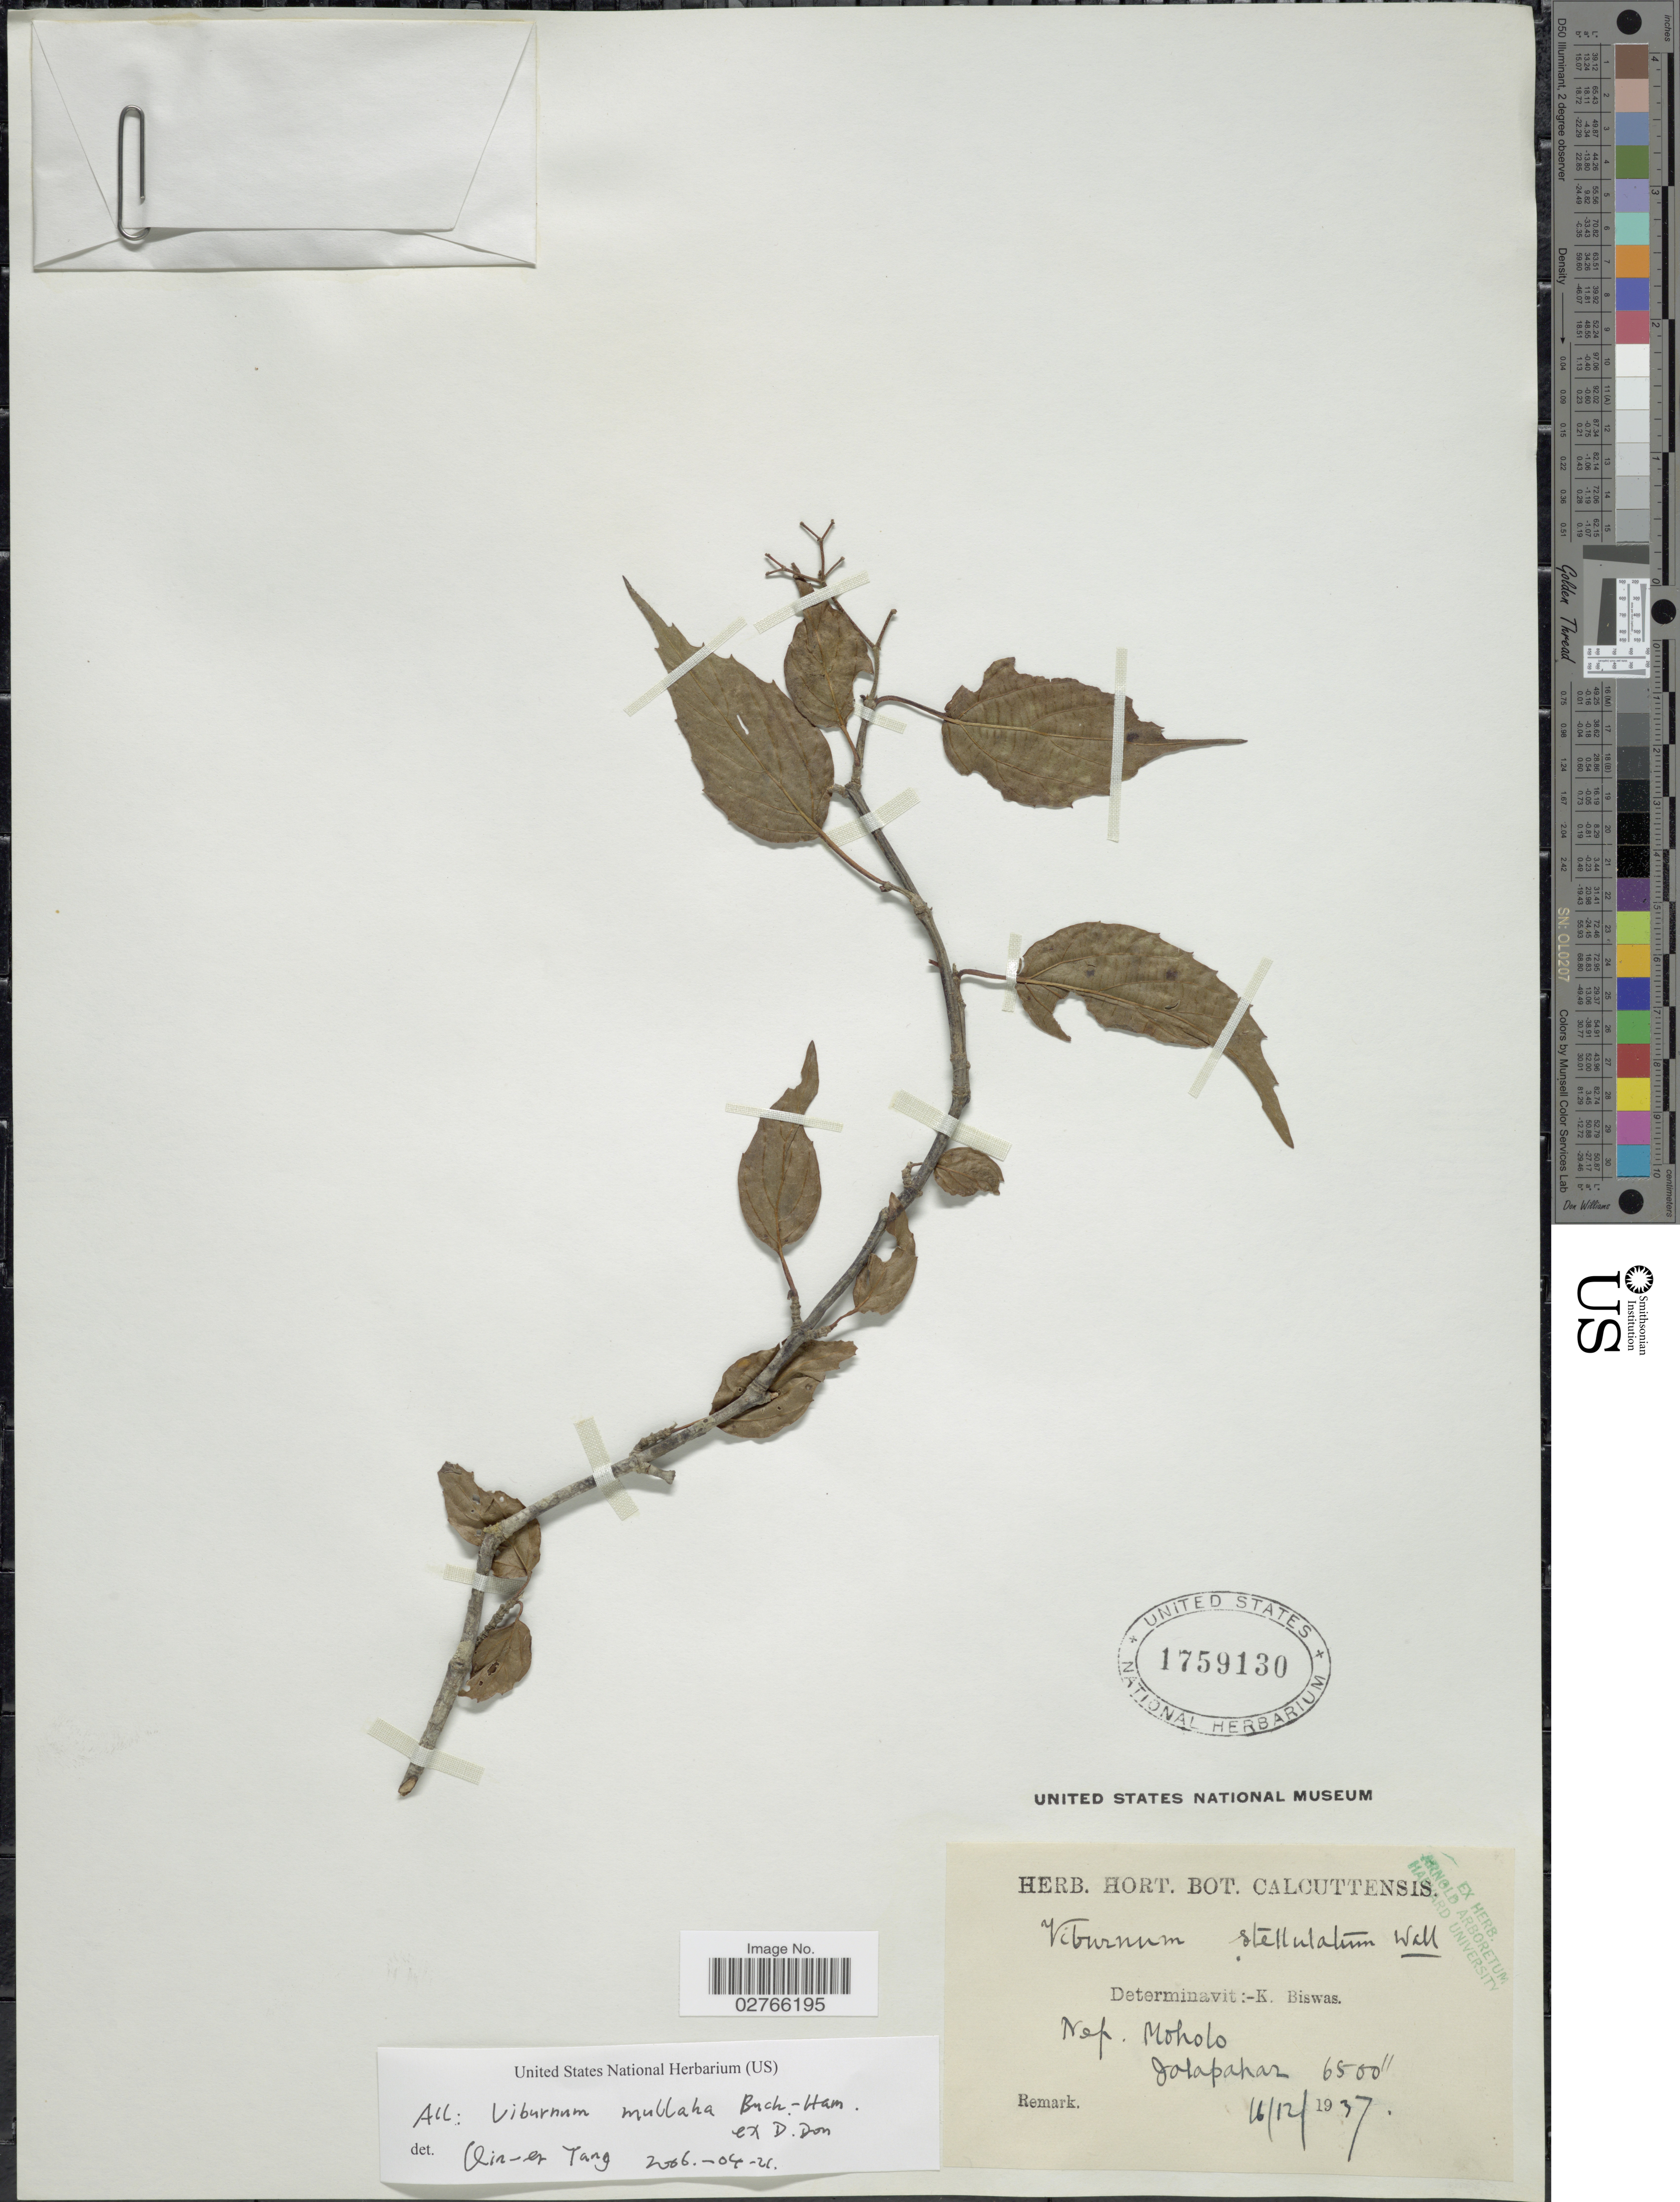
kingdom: Plantae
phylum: Tracheophyta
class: Magnoliopsida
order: Dipsacales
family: Viburnaceae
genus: Viburnum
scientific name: Viburnum mullaha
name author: Buch.-Ham. ex D. Don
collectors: ex herb. horti Calcuttensis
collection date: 1937-12-16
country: Nepal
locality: Nep. Moholo, Jolapahar [interpreted]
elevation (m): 1981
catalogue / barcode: US 17591430